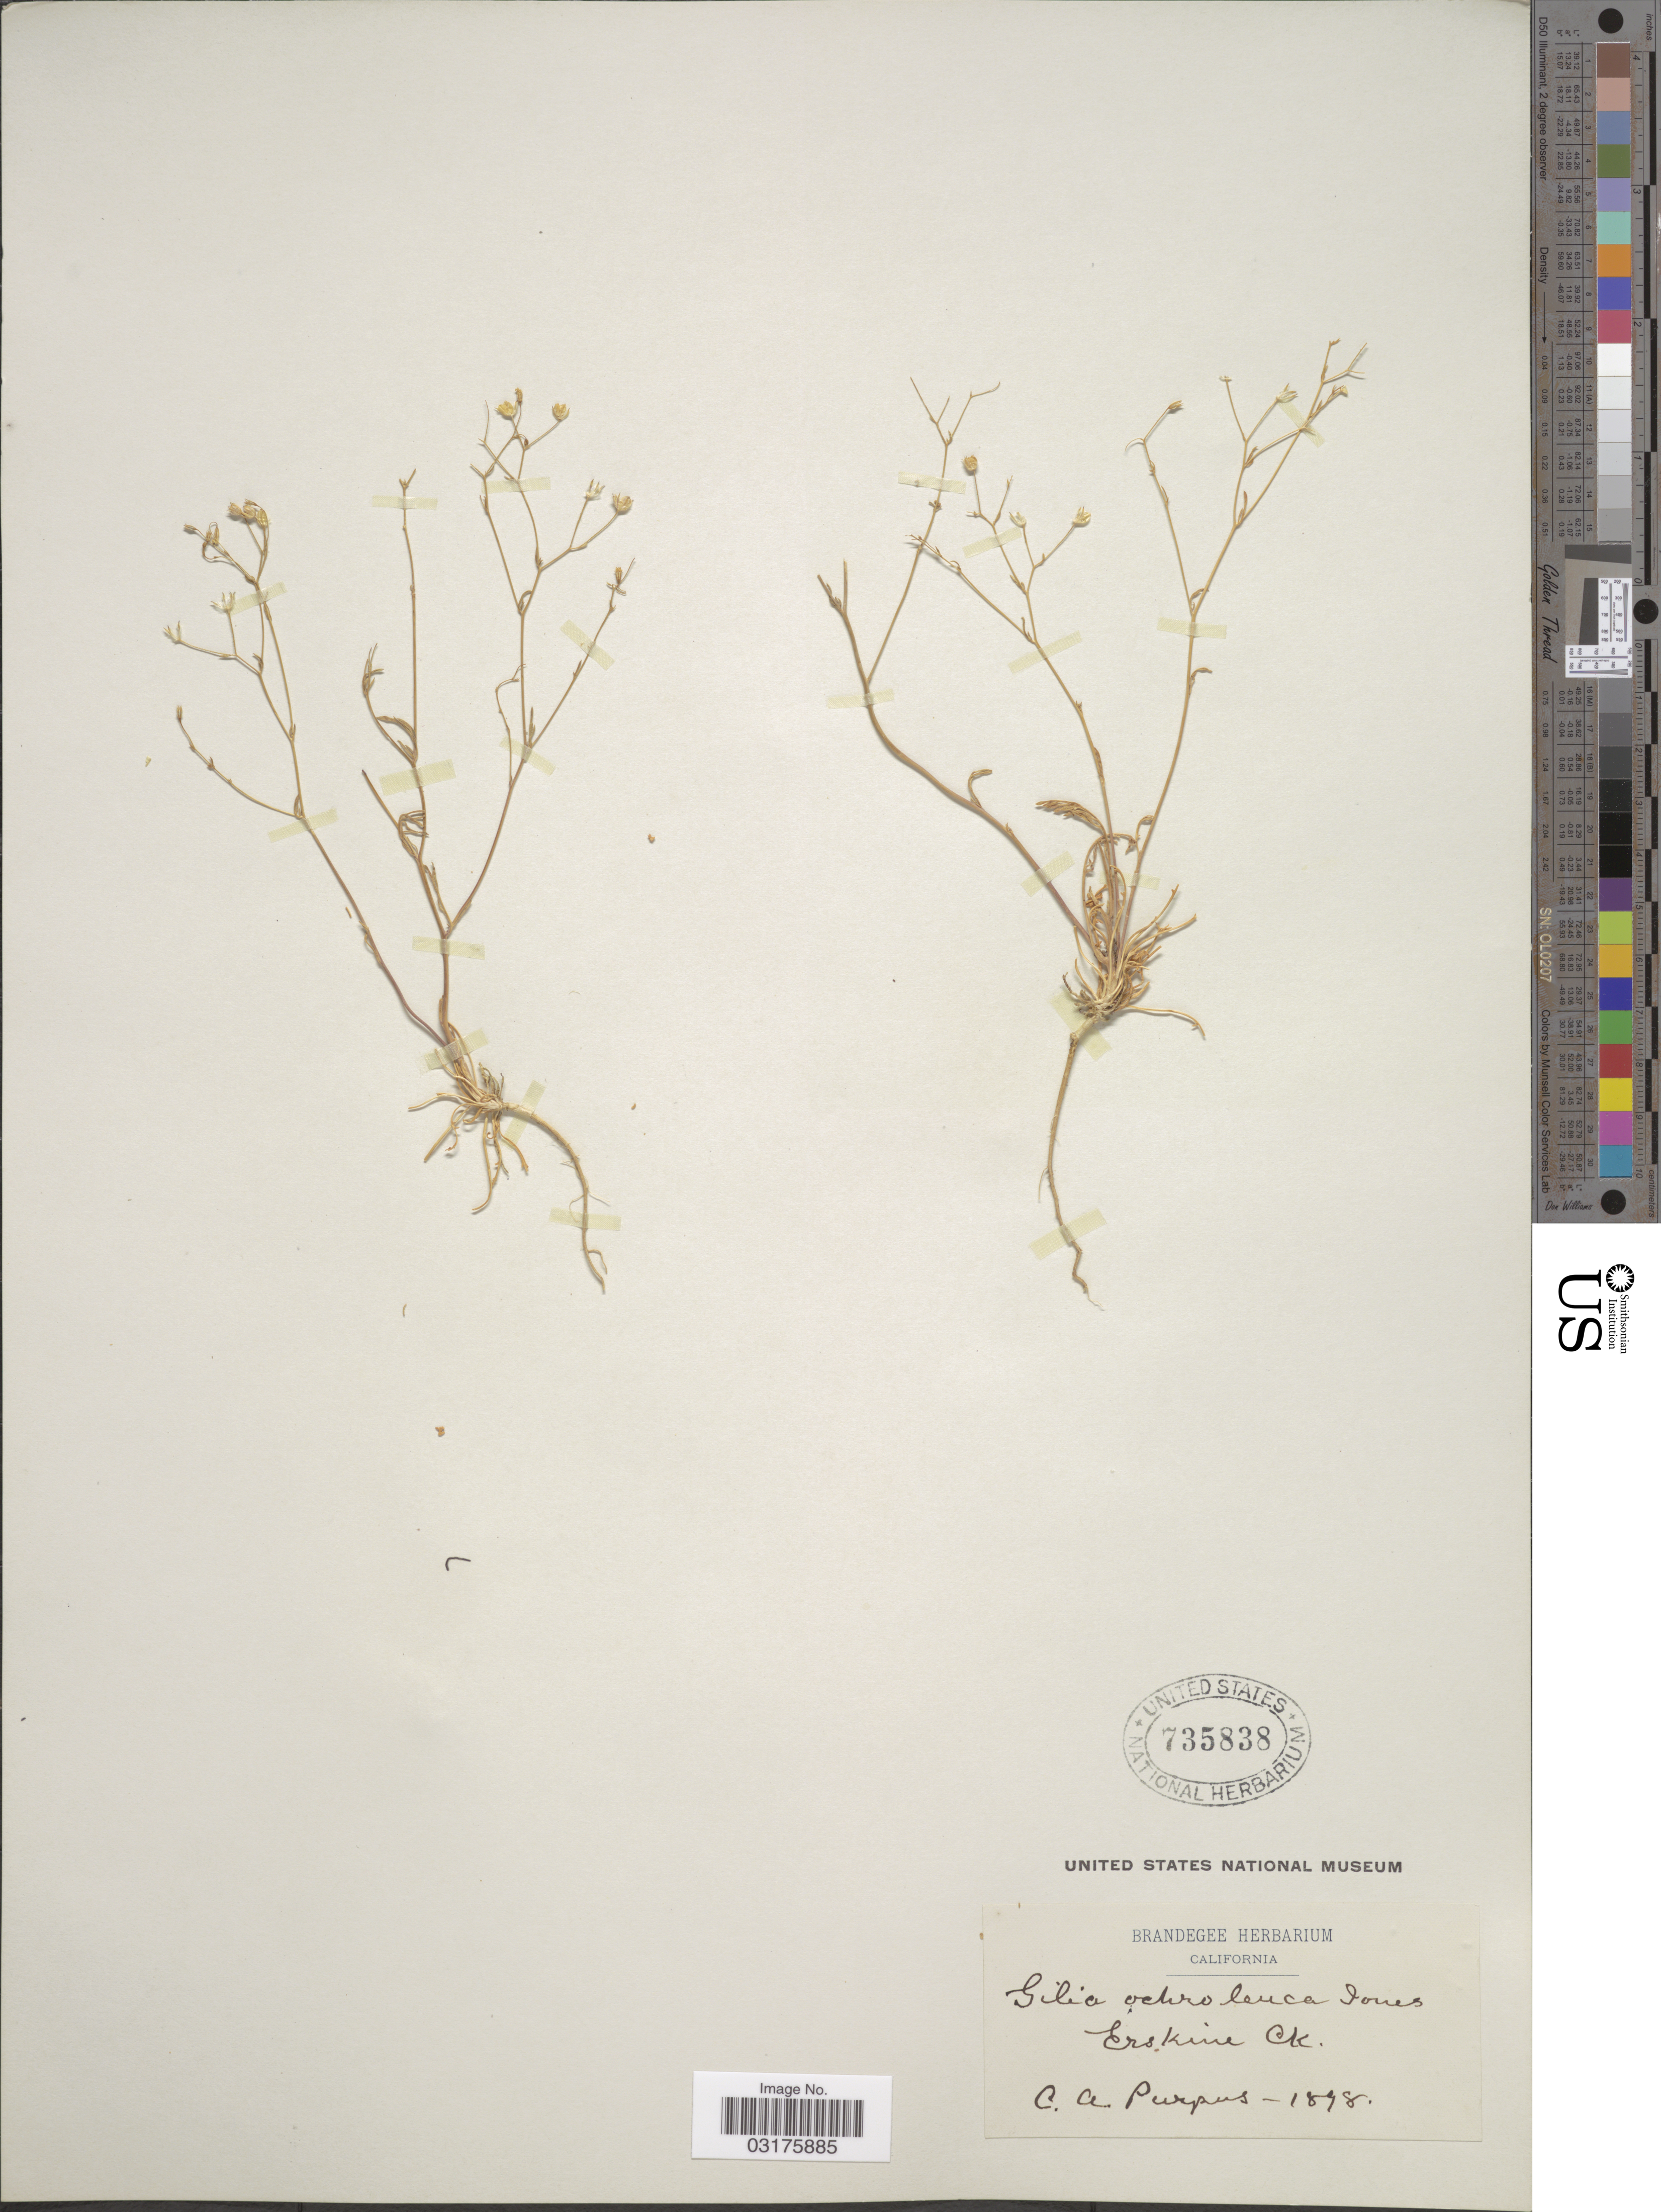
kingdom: Plantae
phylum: Tracheophyta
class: Magnoliopsida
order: Ericales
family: Polemoniaceae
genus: Gilia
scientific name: Gilia ochroleuca subsp. ochroleuca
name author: M.E. Jones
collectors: C. A. Purpus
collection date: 1898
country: United States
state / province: California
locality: Erskine Ck.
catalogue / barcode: US 735838